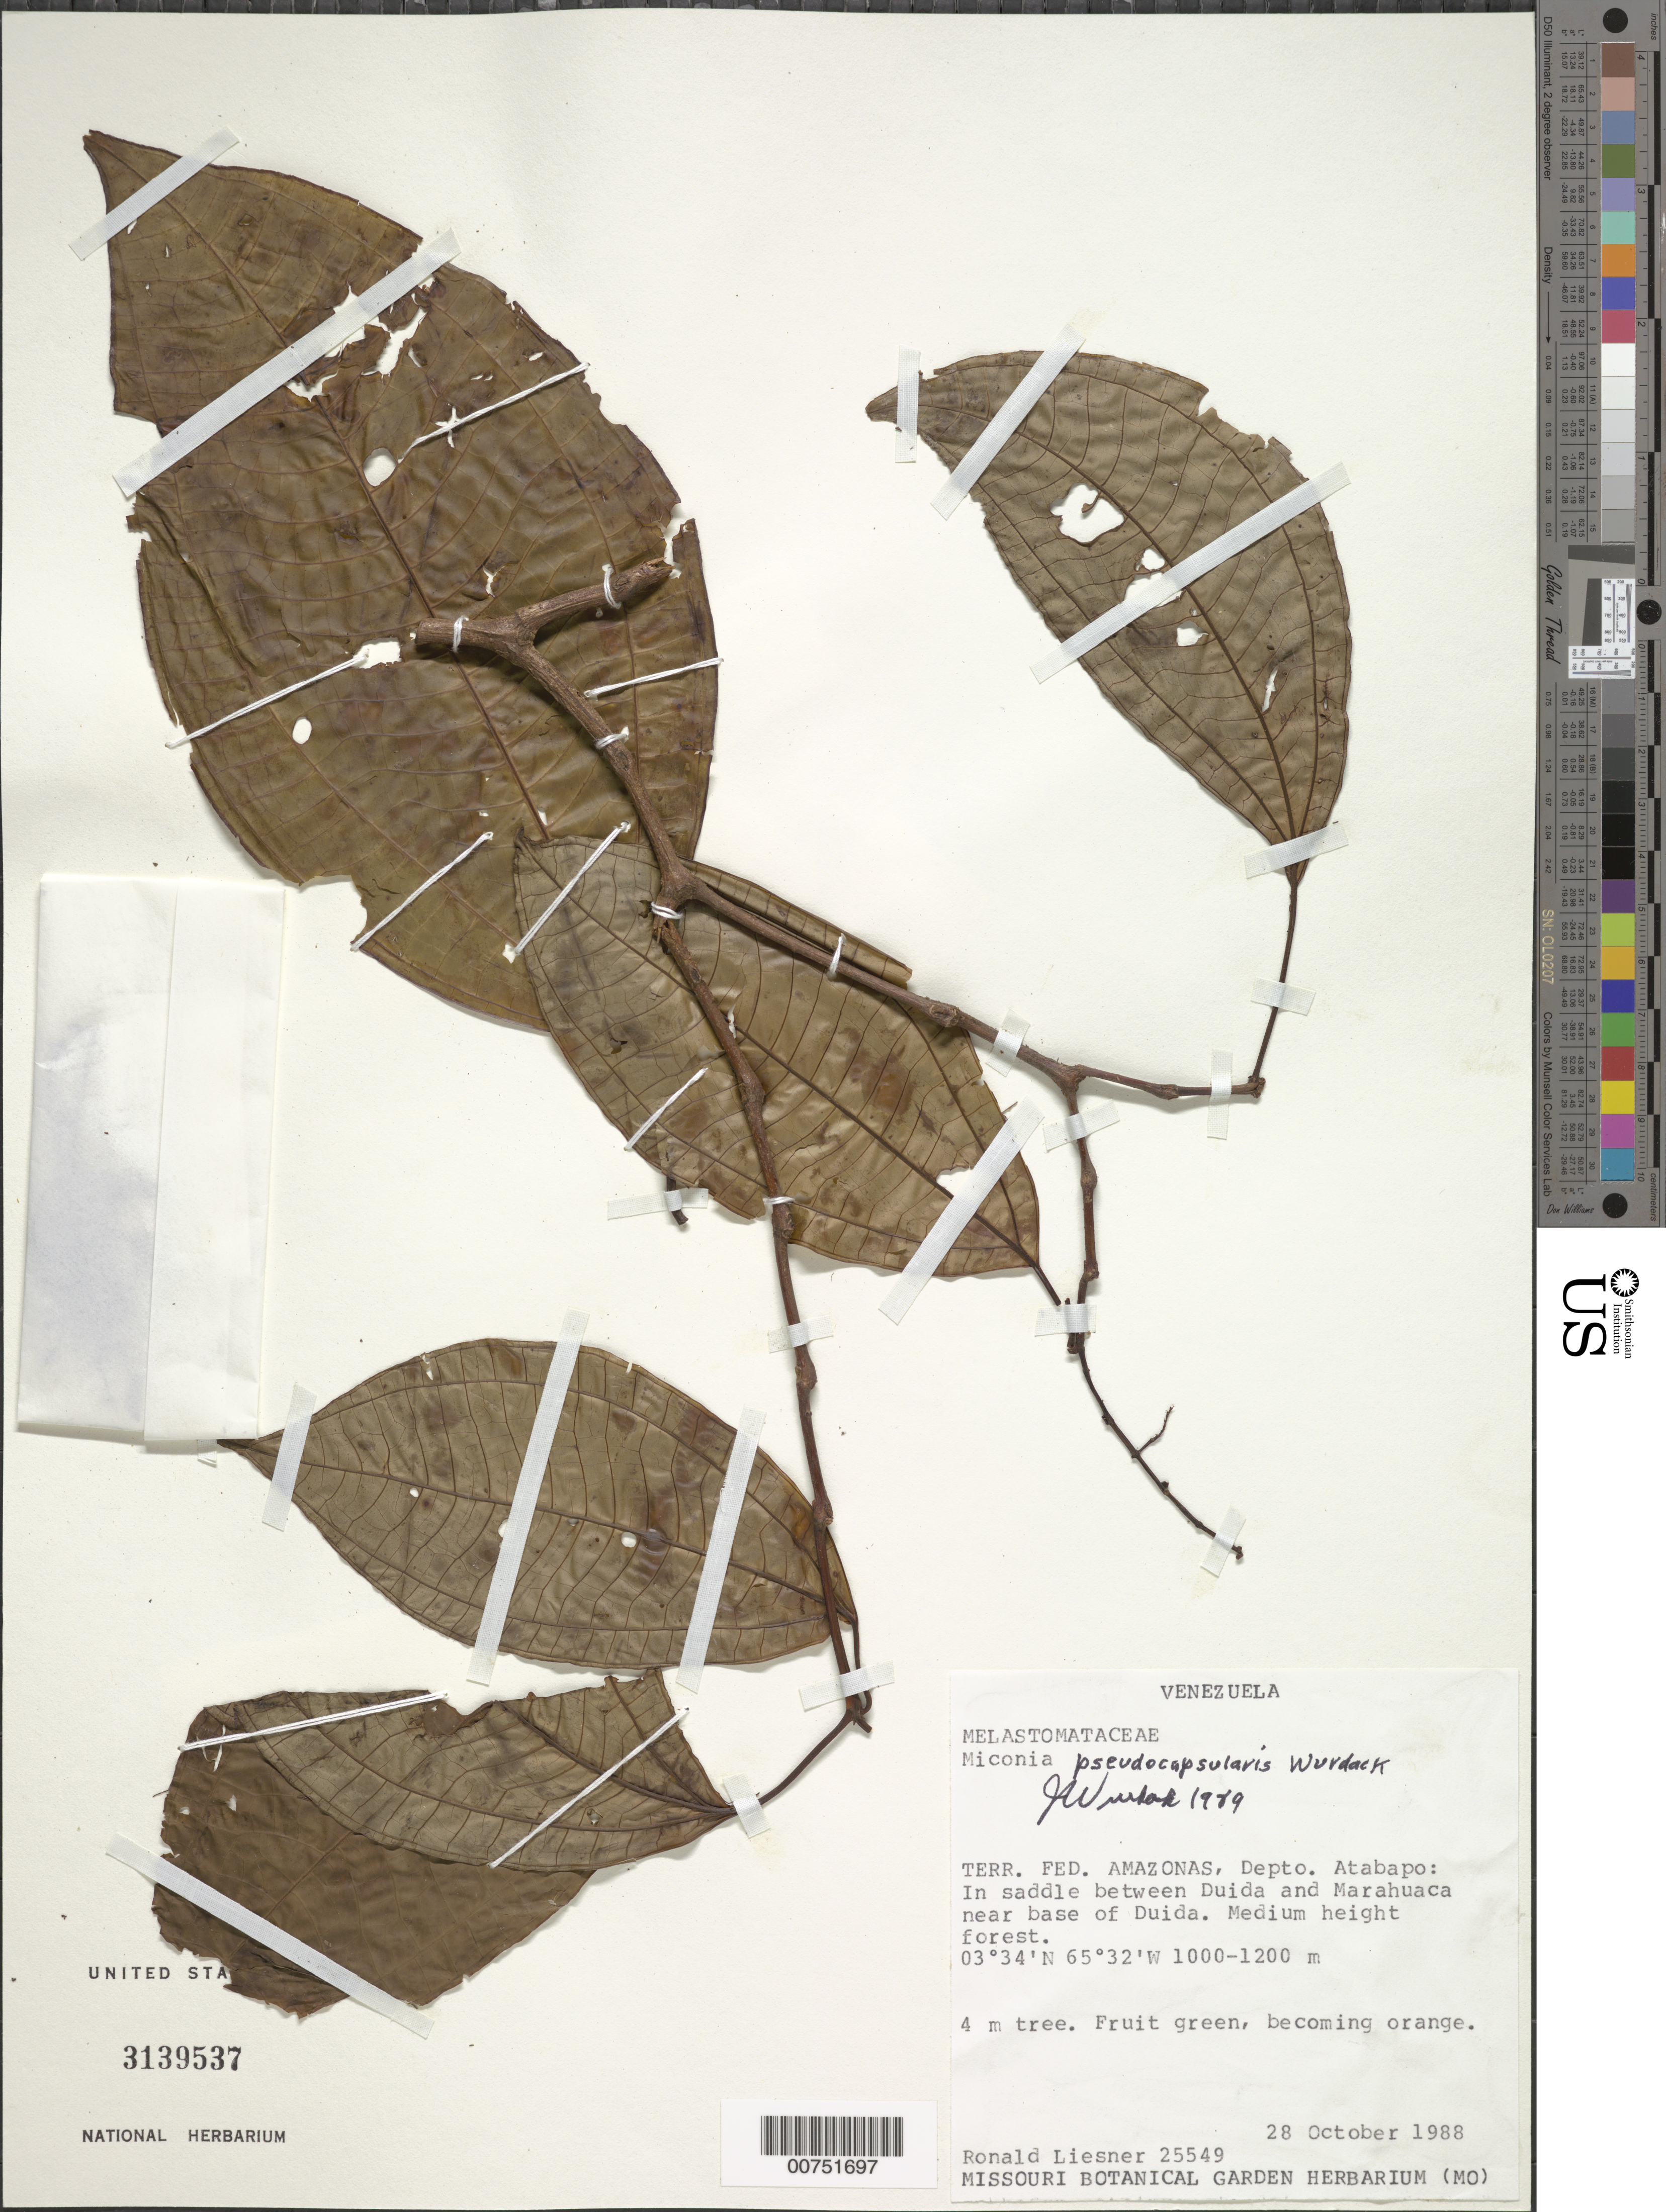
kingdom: Plantae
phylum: Tracheophyta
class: Magnoliopsida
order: Myrtales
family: Melastomataceae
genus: Miconia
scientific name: Miconia pseudocapsularis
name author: Wurdack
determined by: Wurdack, John J., (US), US (UNITED STATES)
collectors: R. L. Liesner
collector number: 25549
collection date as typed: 28-Oct-88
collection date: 1988-10-28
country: Venezuela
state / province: Amazonas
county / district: Atabapo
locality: Duida, near base; saddle between Duida and Marahuaca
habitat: Medium height forest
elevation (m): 1000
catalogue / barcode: US 3139537